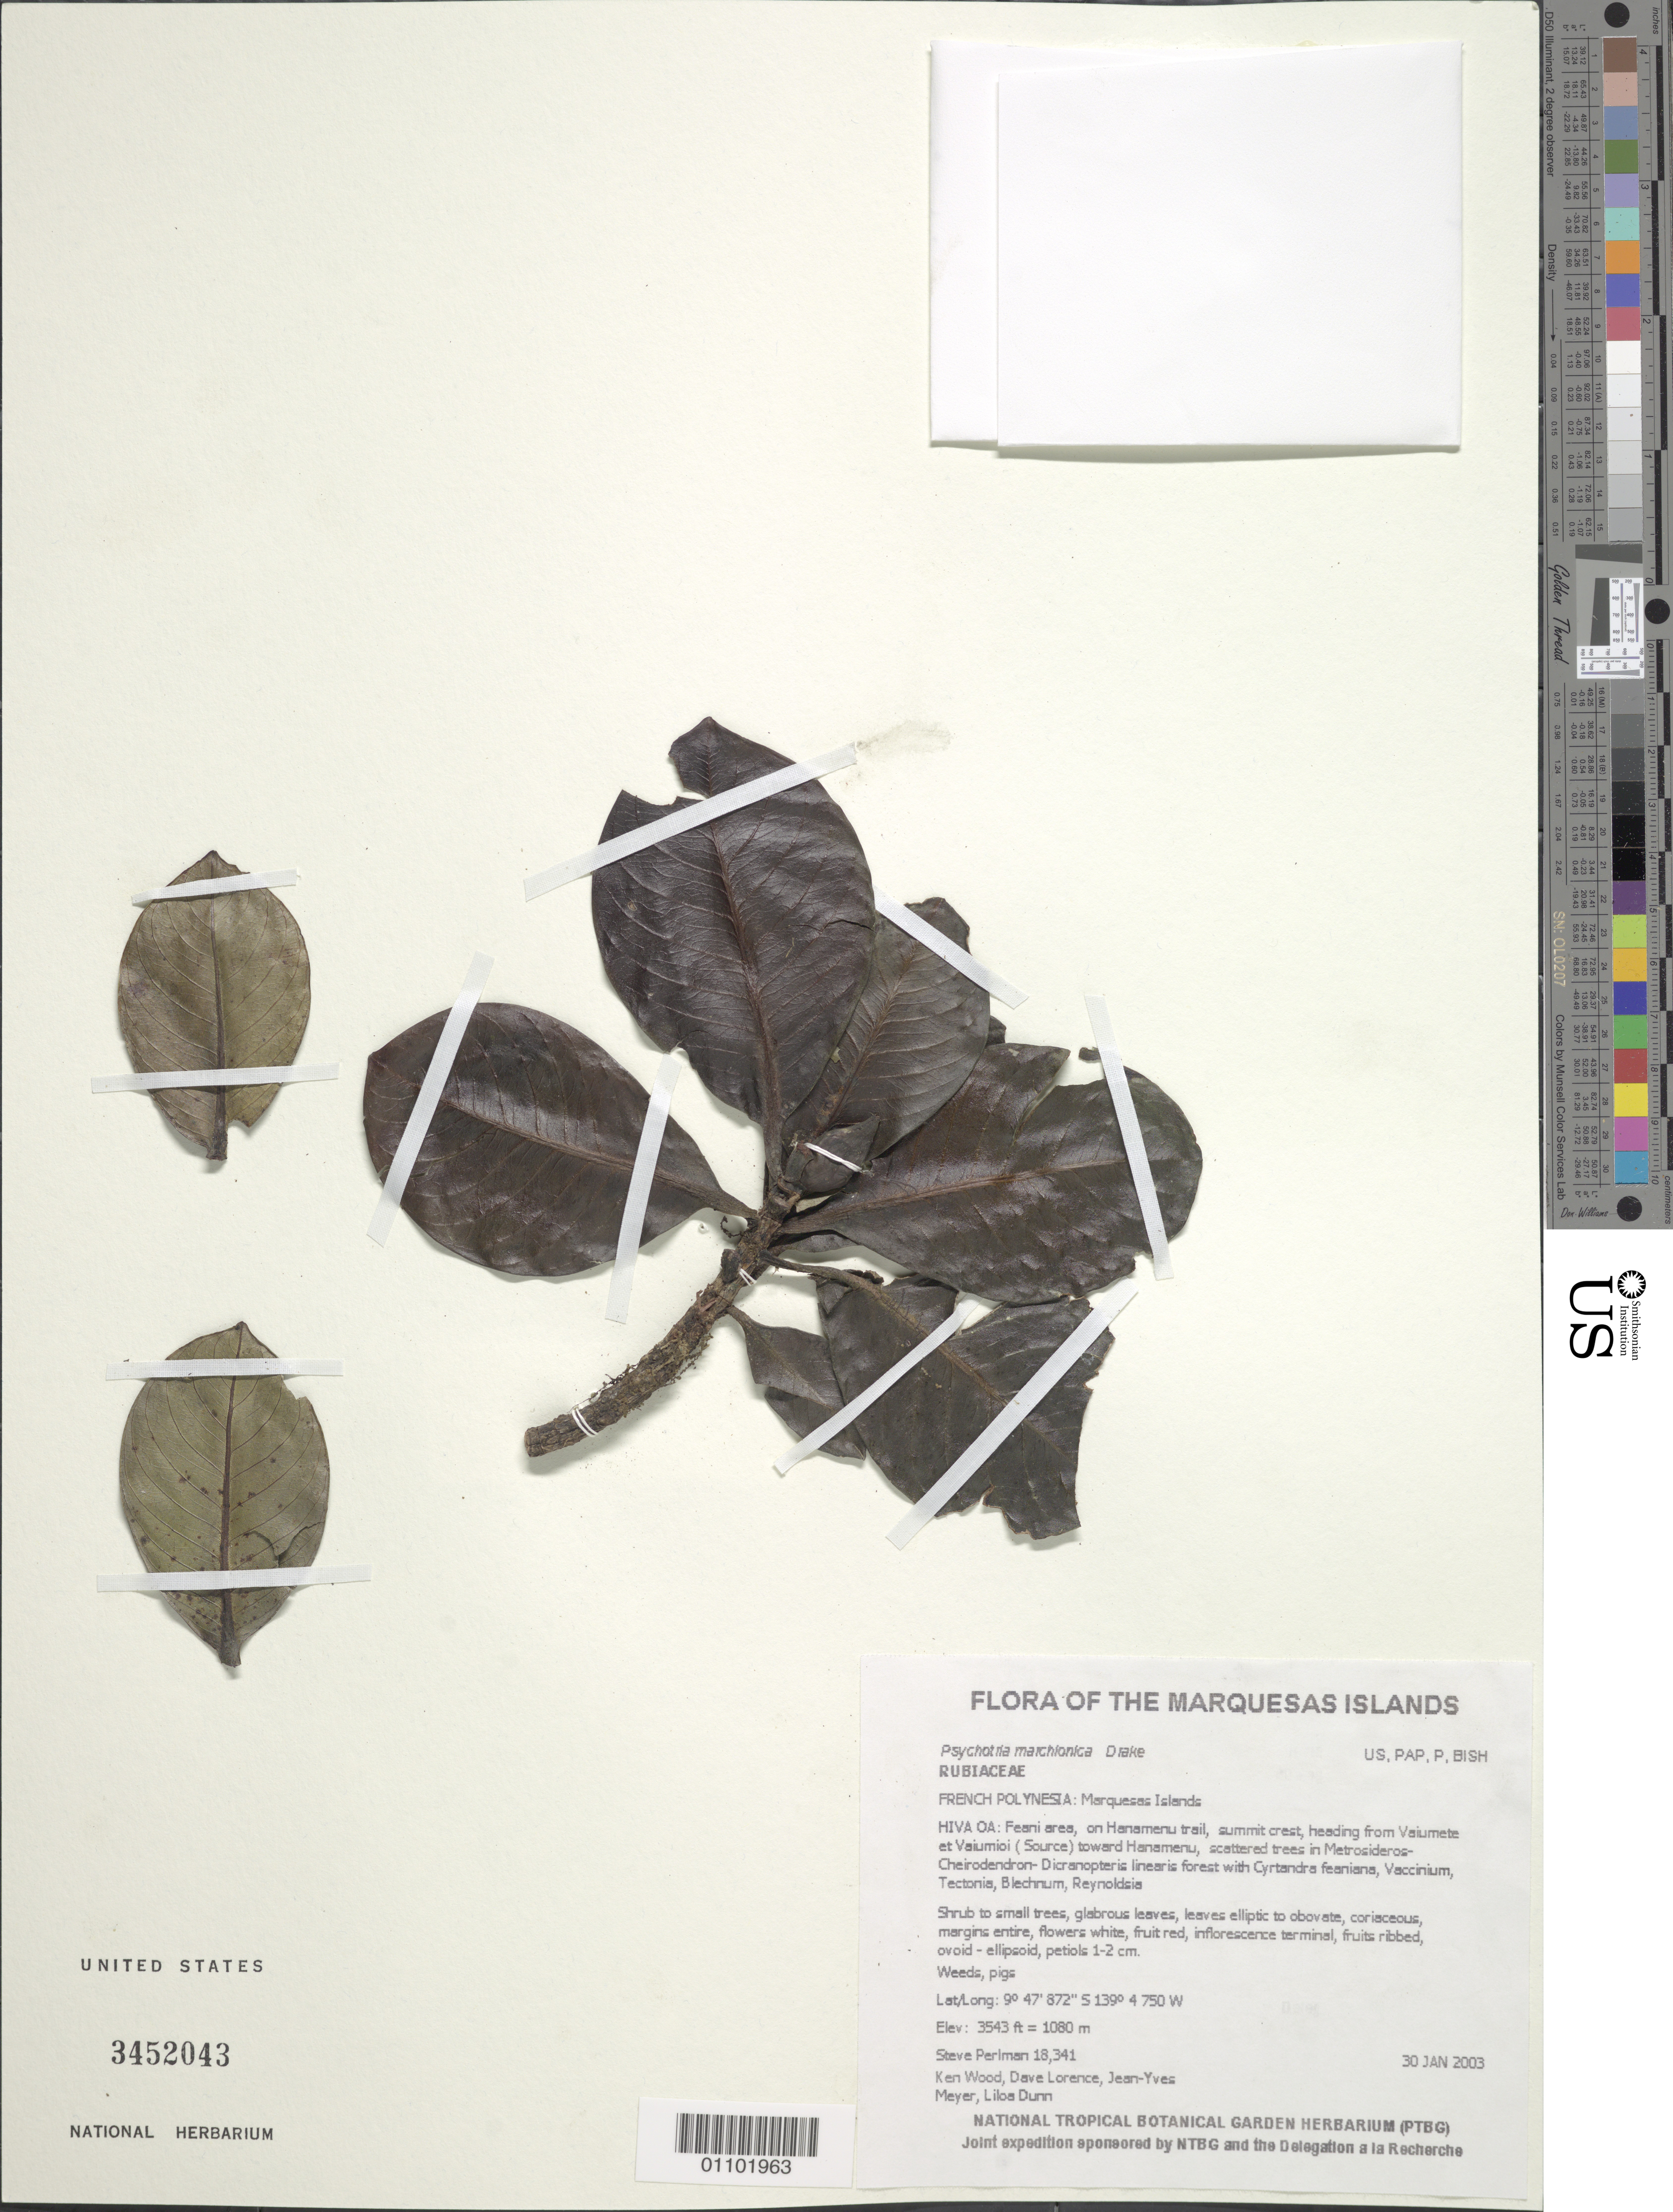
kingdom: Plantae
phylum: Tracheophyta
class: Magnoliopsida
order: Gentianales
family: Rubiaceae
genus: Psychotria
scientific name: Psychotria marchionica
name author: Drake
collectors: S. P. Perlman, K. R. Wood, D. Lorence, J.-Y. Meyer & L. Dunn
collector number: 18341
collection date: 2003-01-30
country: French Polynesia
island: Hiva Oa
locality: Feani area, on Hanamenu trail, summit crest, heading from Vaiumete et Vaiumioi ( Source) toward Hanamenu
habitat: Scattered trees in Metrosideros - Cheirodendron - Dicranopteris linearis forest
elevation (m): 1080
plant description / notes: Weeds, pigs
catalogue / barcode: US 3452043